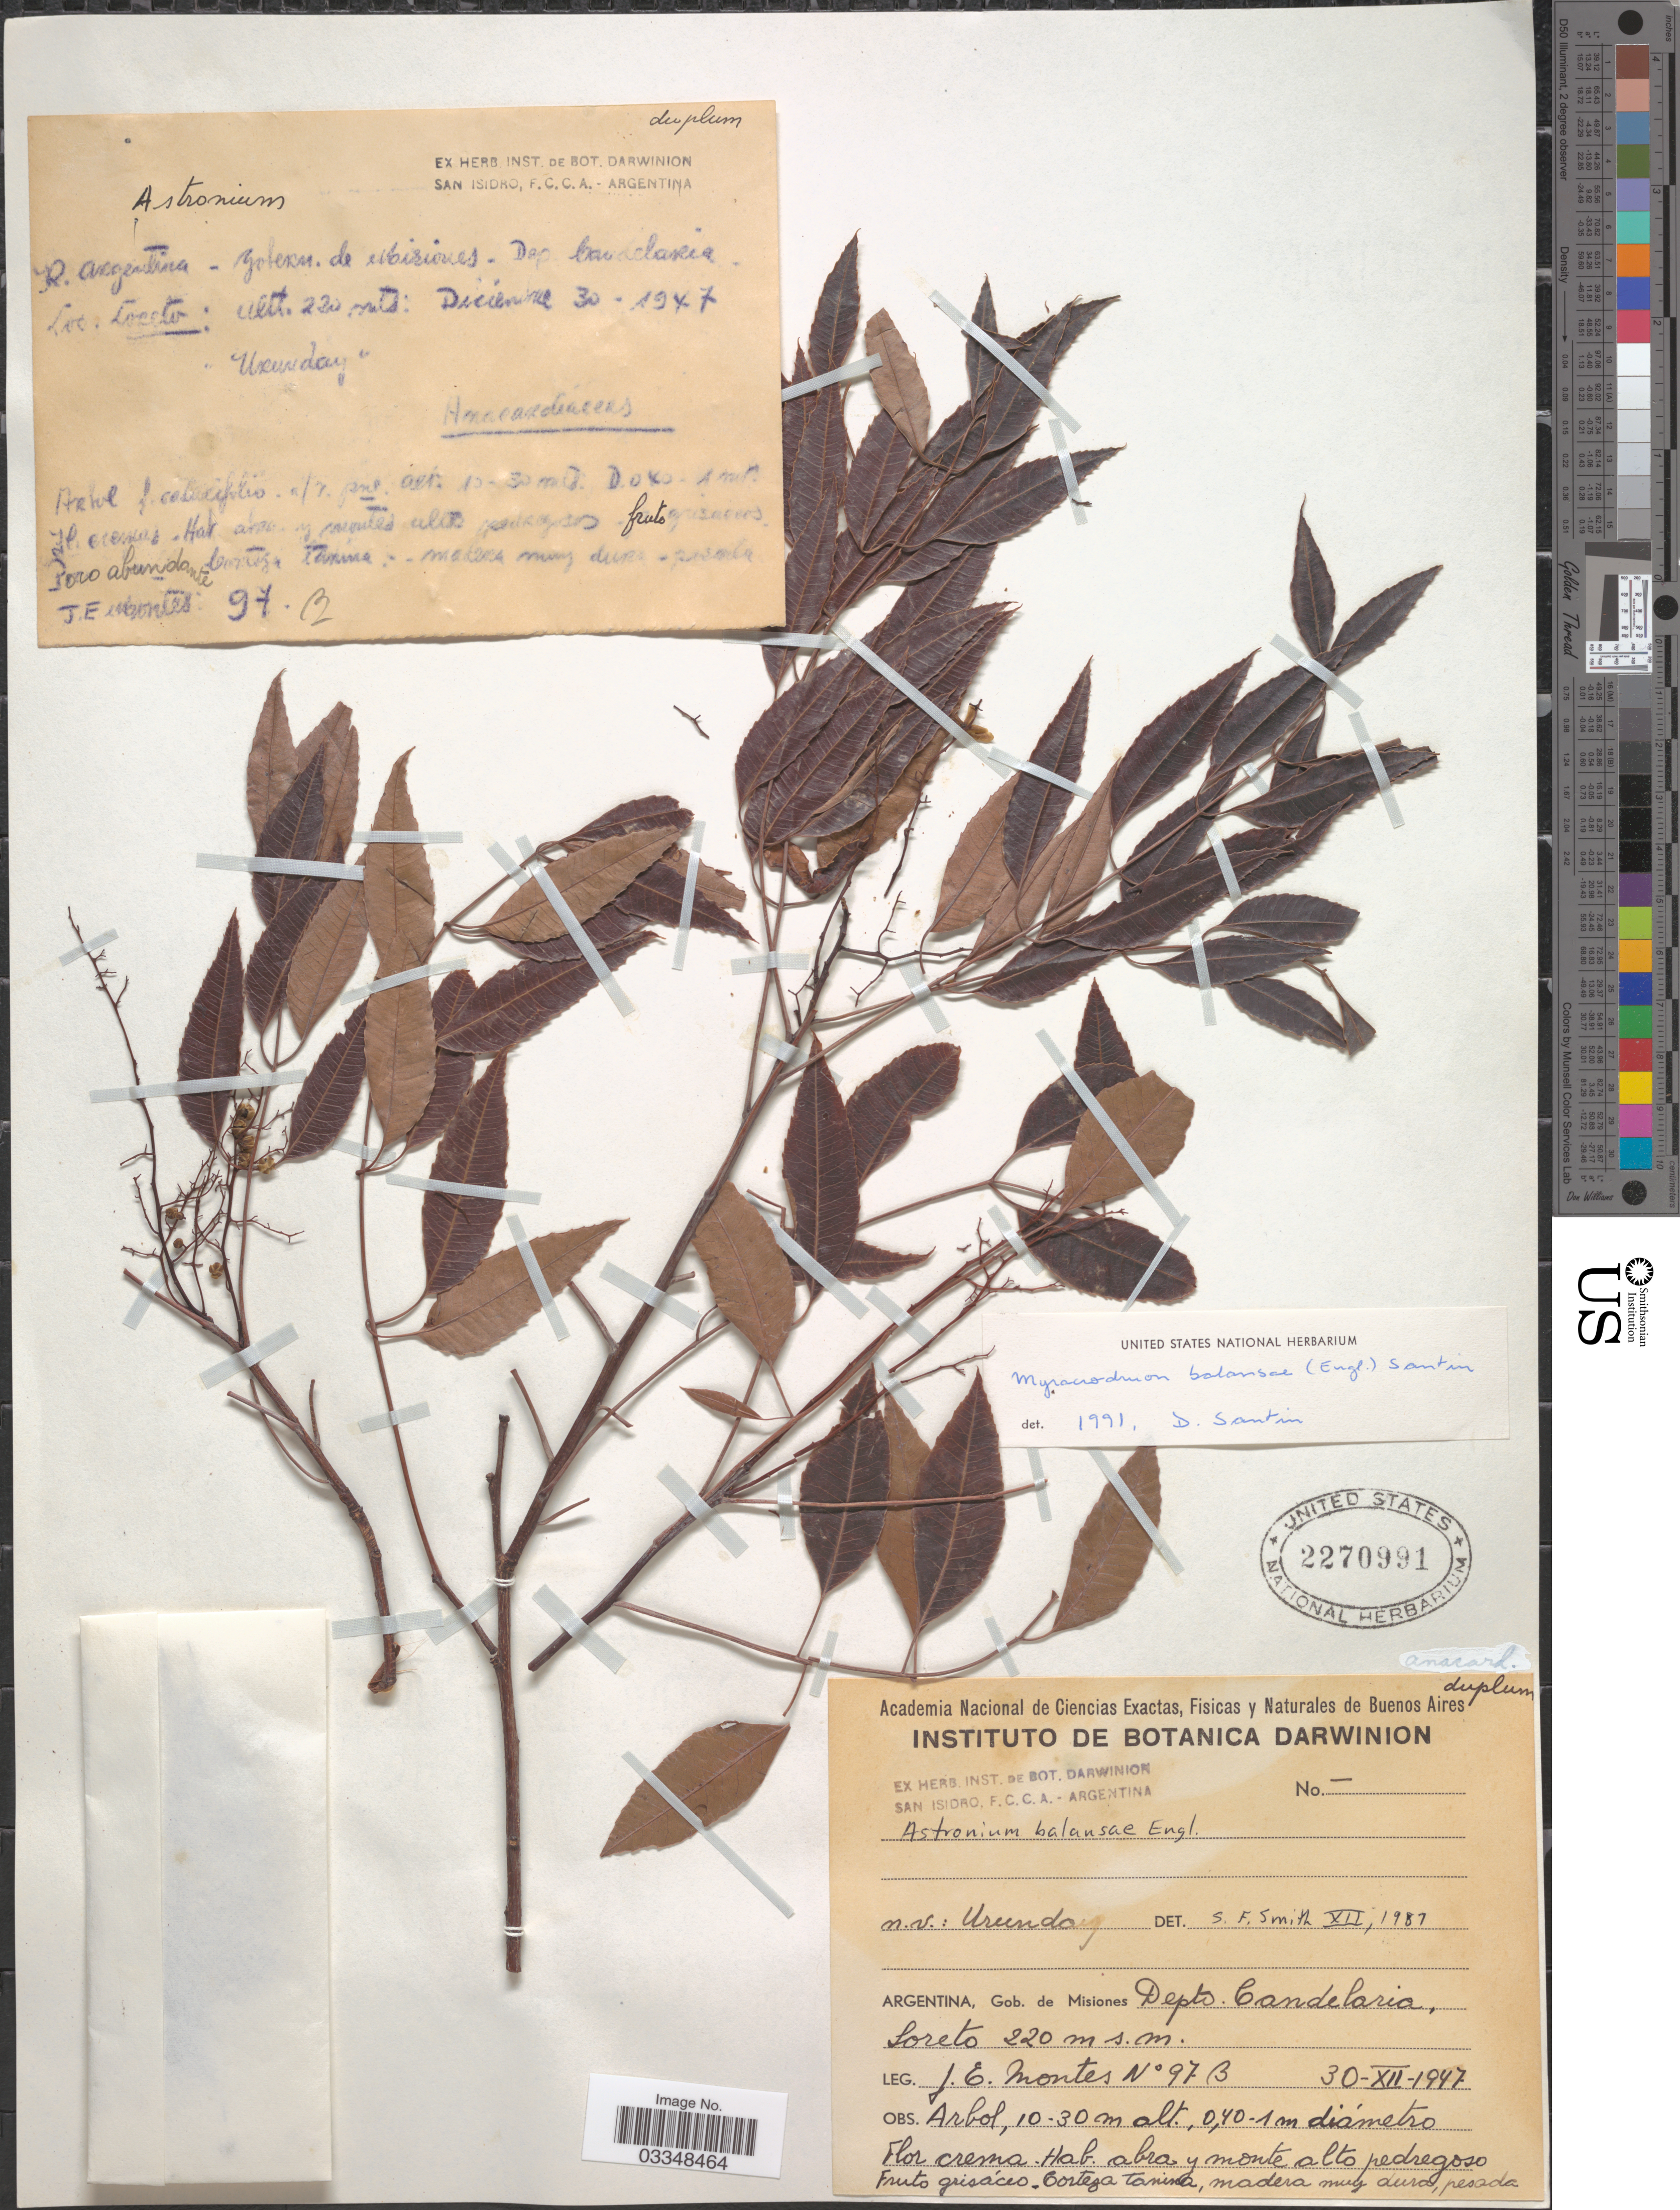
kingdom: Plantae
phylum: Tracheophyta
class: Magnoliopsida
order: Sapindales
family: Anacardiaceae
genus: Myracrodruon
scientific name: Myracrodruon balansae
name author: (Engl.) Santin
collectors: J. E. Montes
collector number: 97B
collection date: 1947-12-30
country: Argentina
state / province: Misiones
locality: Gob. de Misiones. Depto. Candelaria, Loreto.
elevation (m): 220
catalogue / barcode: US 2270991